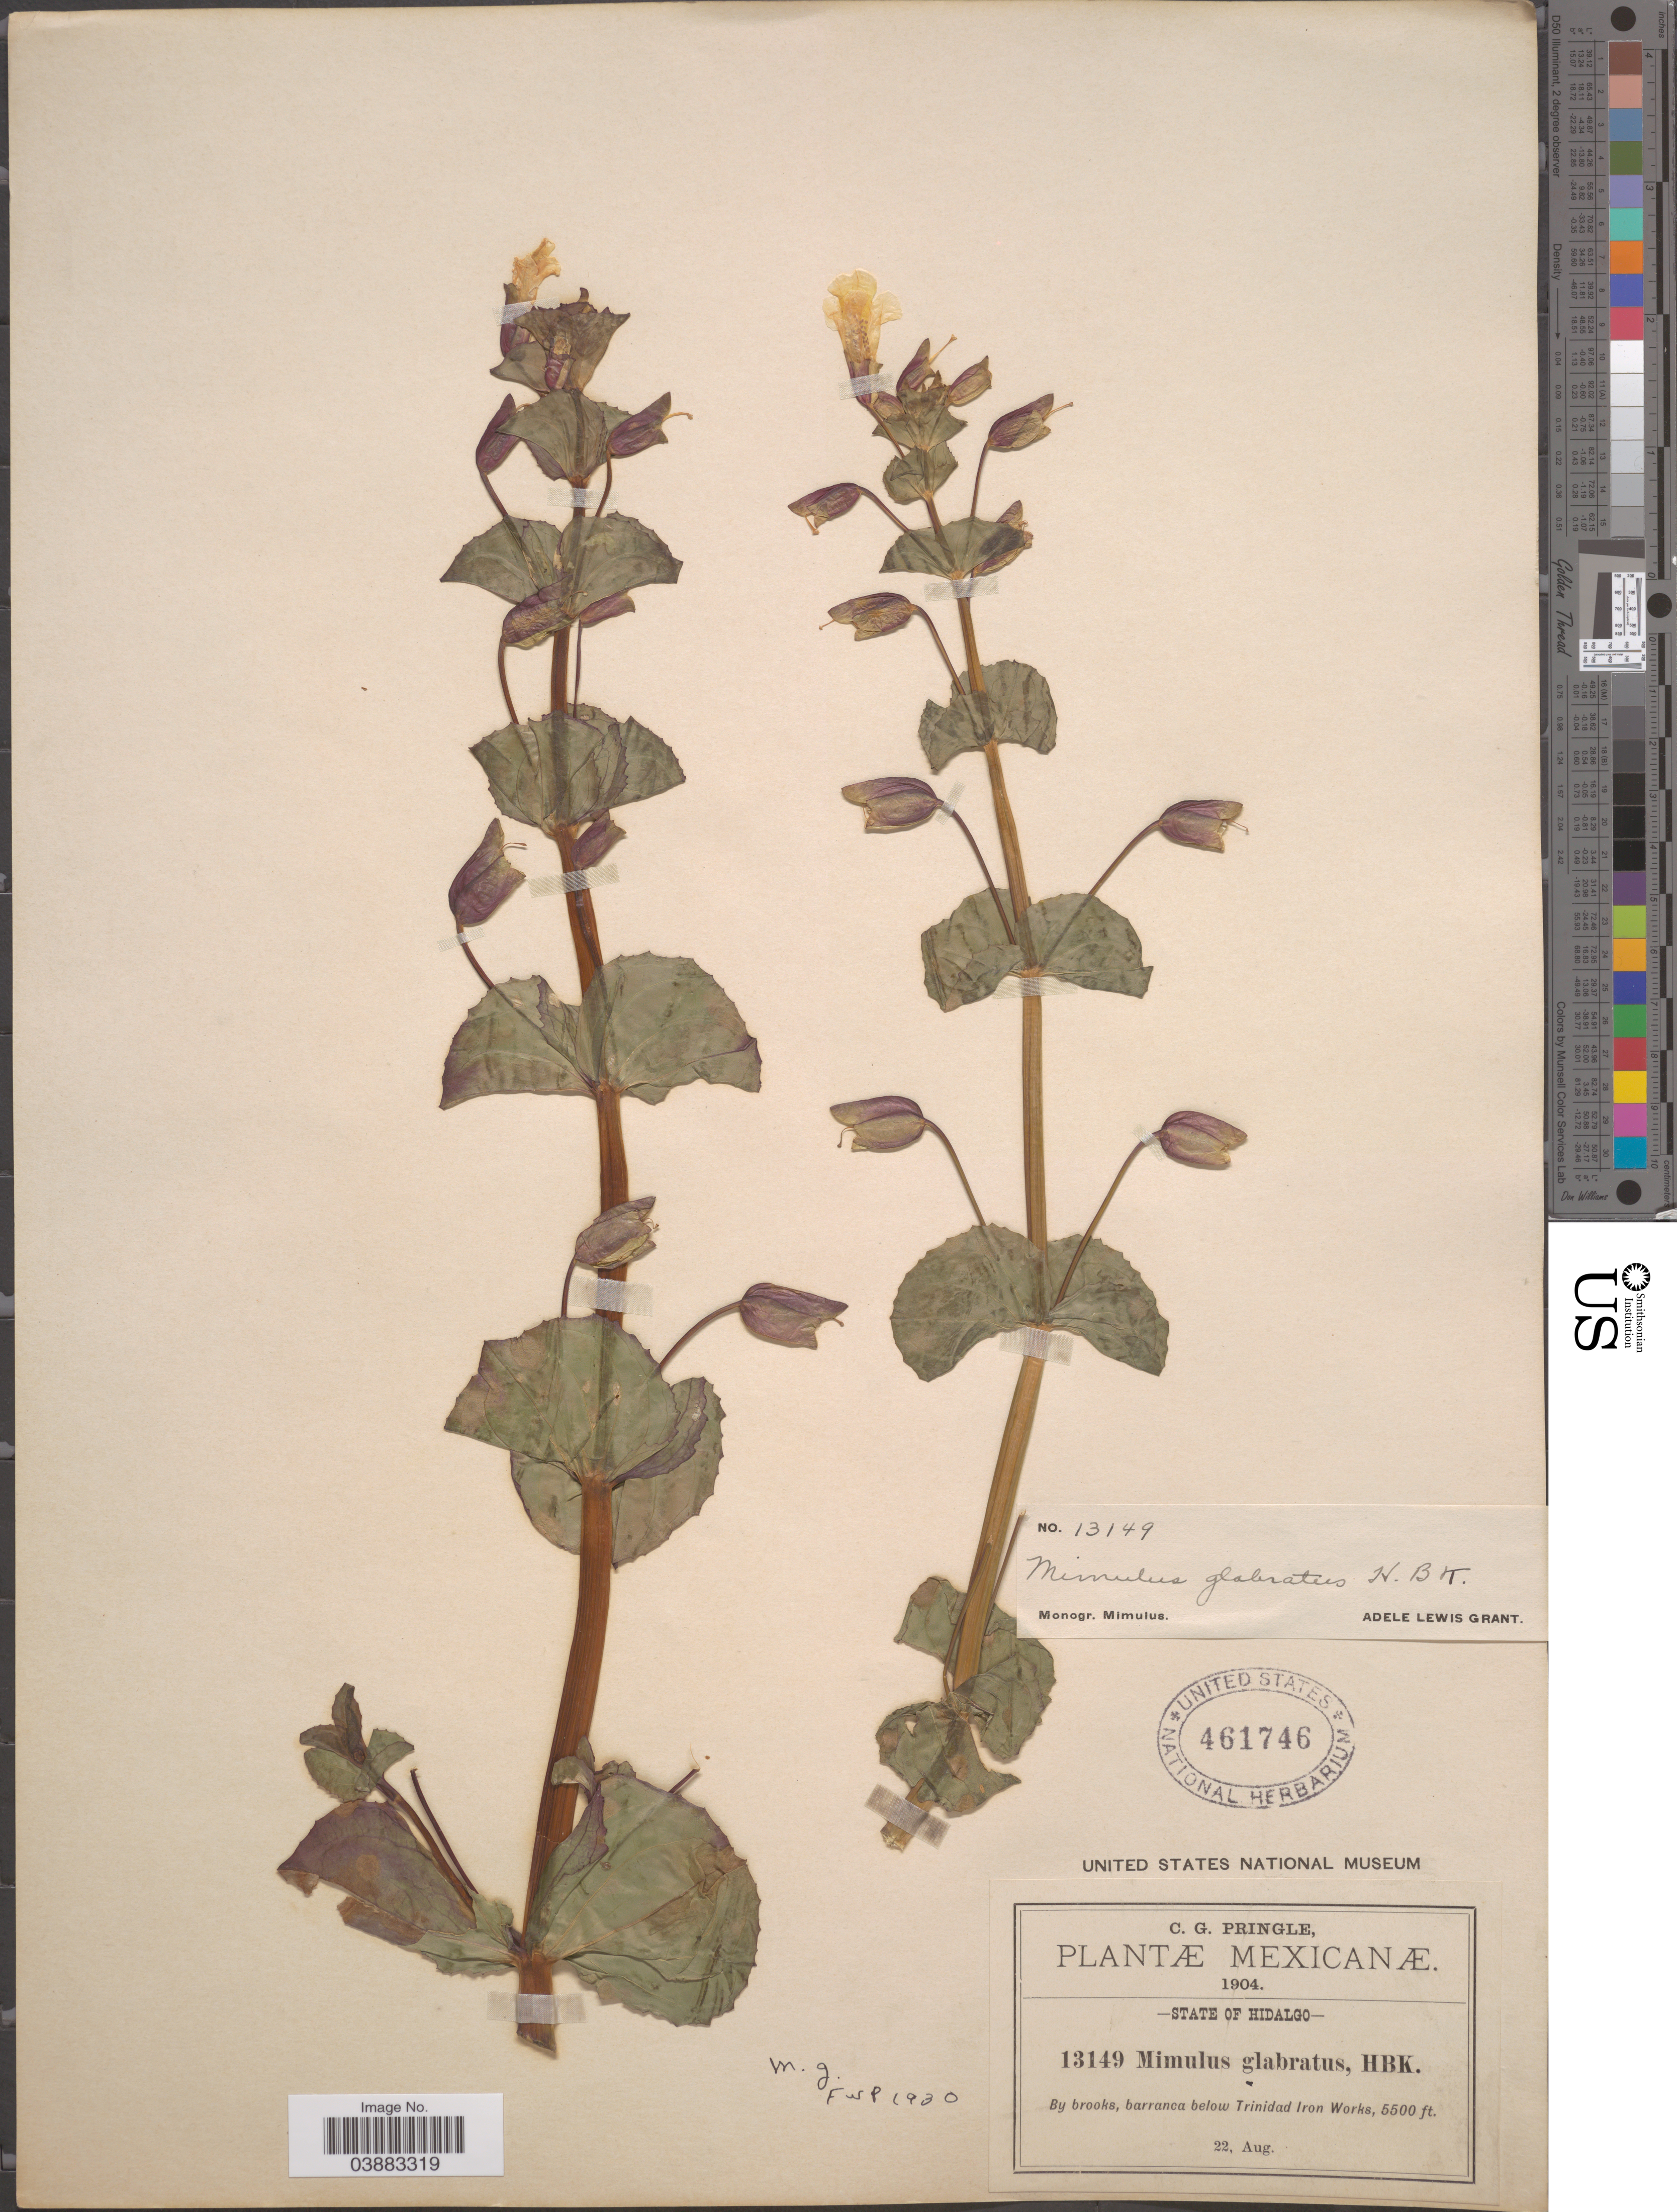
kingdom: Plantae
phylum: Tracheophyta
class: Magnoliopsida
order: Lamiales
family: Phrymaceae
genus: Mimulus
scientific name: Mimulus glabratus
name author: Kunth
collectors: C. G. Pringle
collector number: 13149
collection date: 1904-08-22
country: Mexico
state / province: Hidalgo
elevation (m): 1676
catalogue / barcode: US 461746